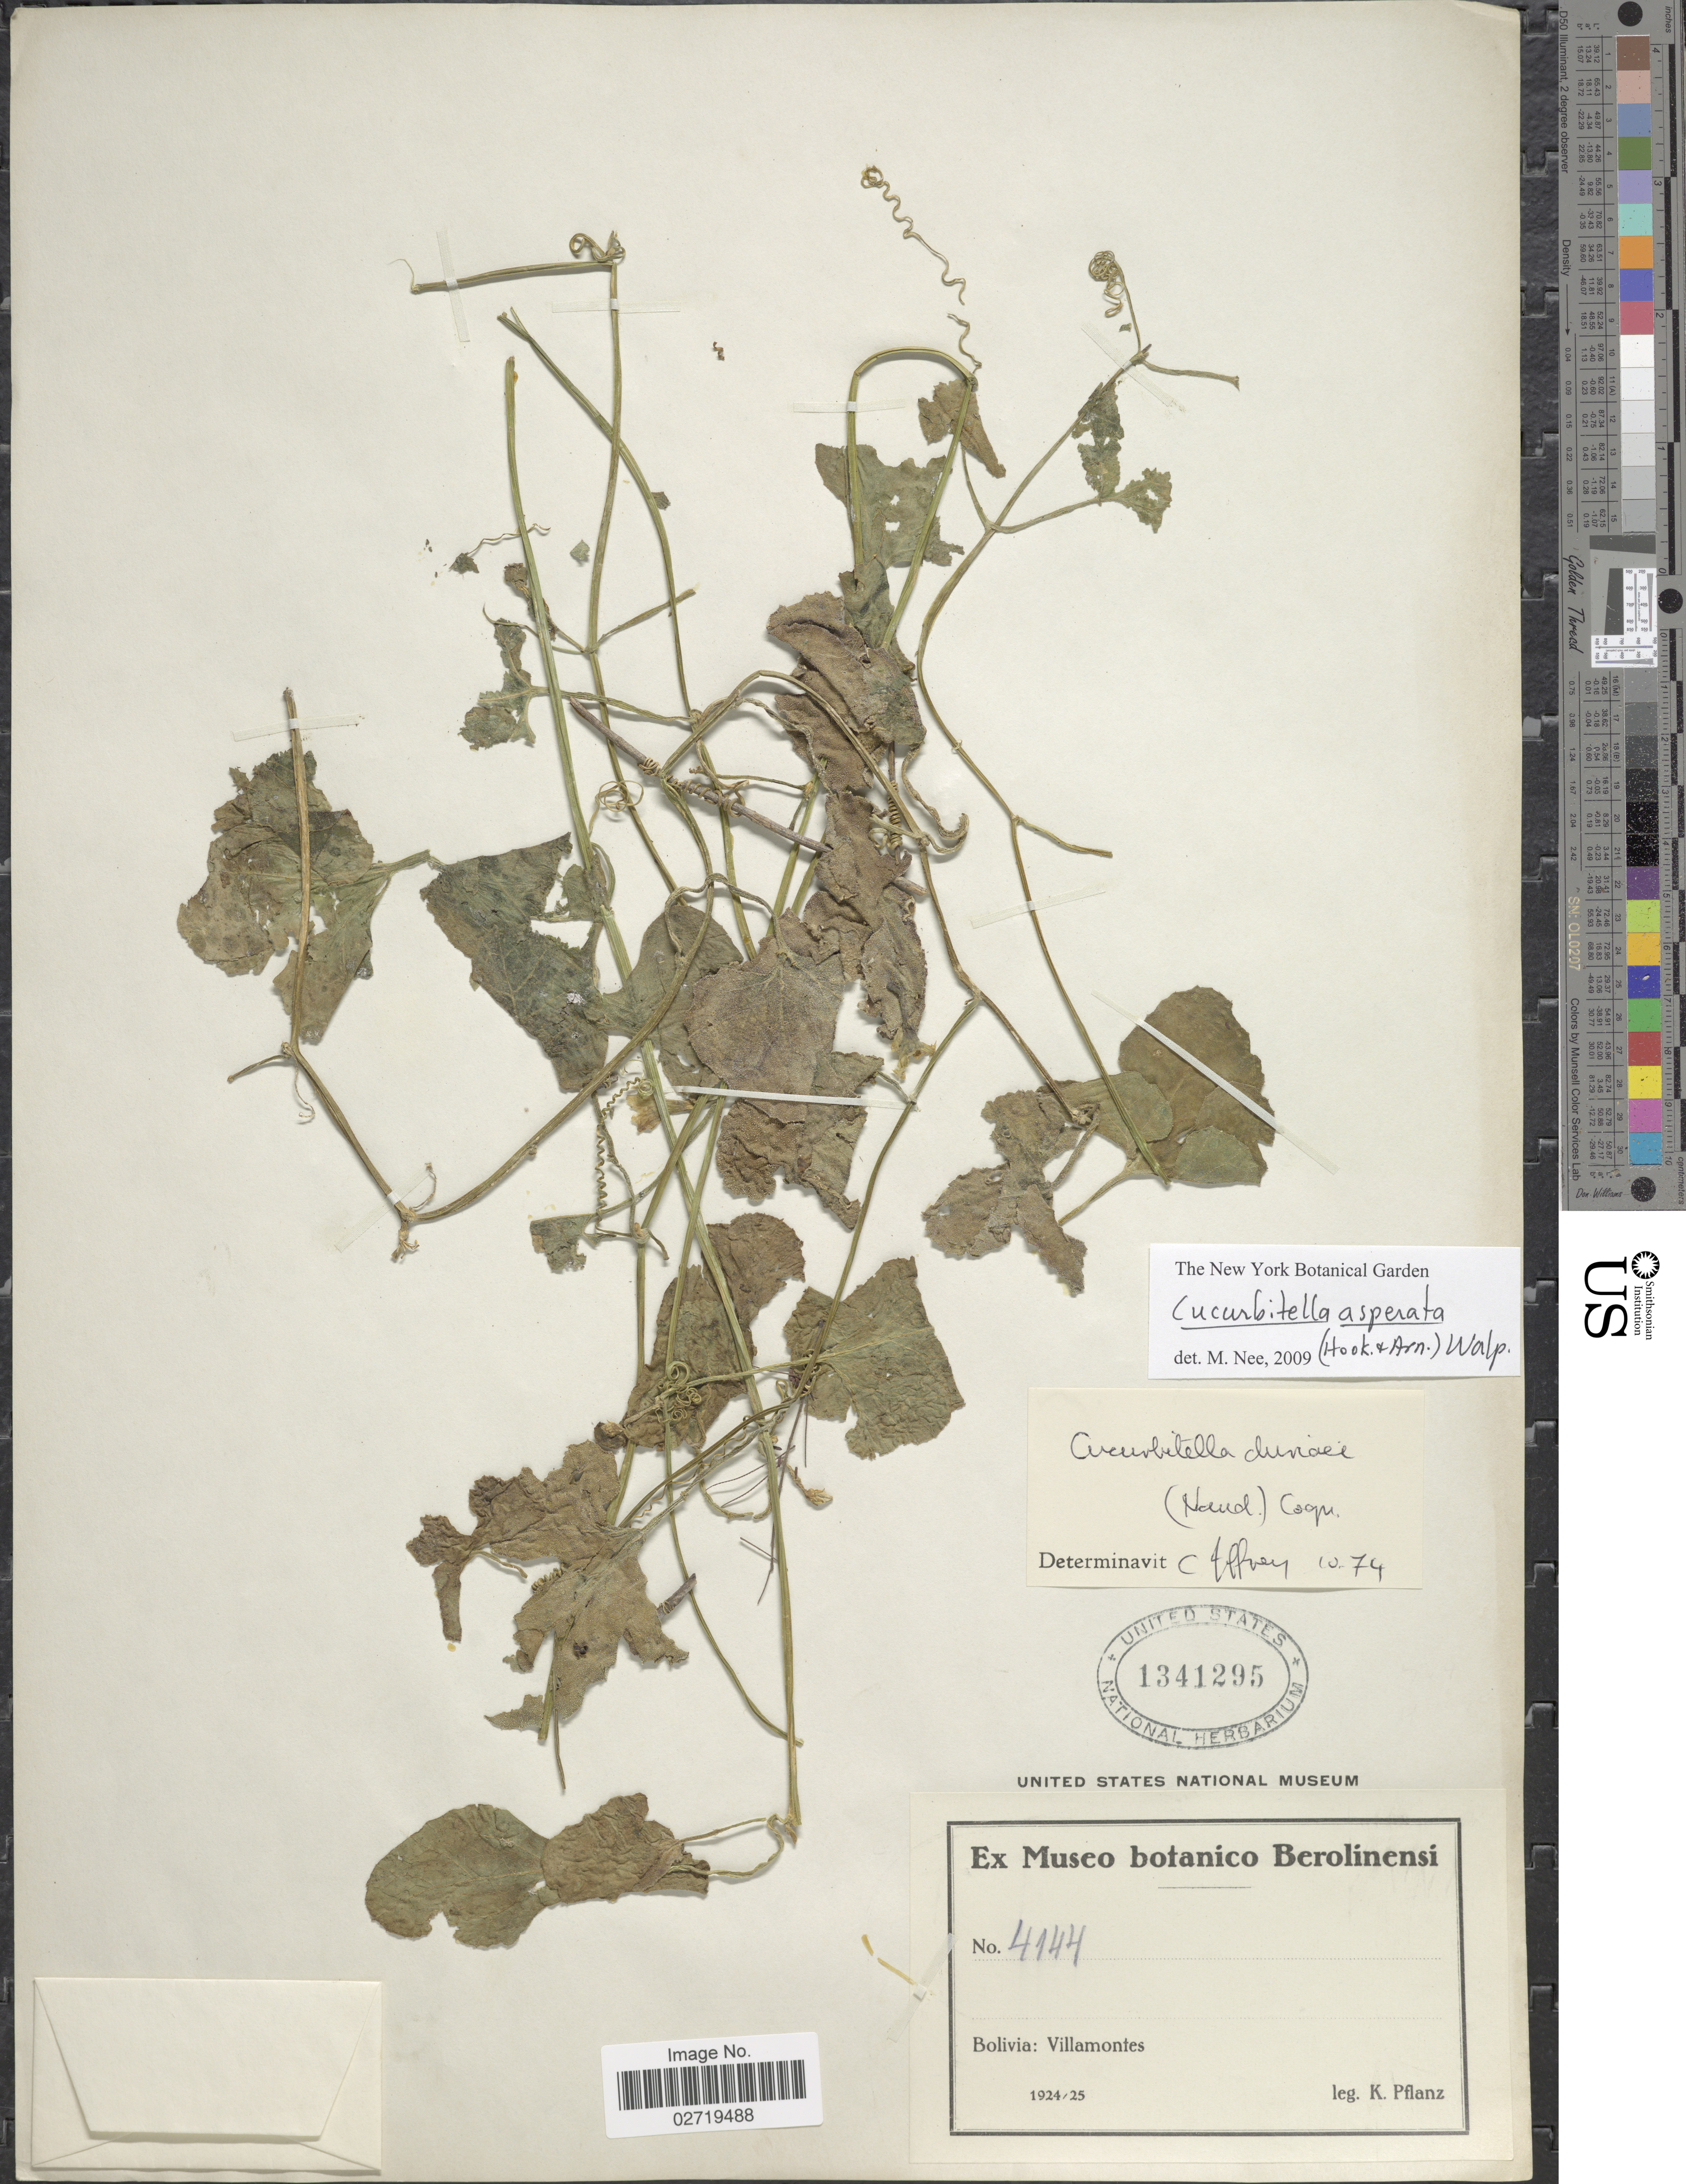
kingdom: Plantae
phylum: Tracheophyta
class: Magnoliopsida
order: Cucurbitales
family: Cucurbitaceae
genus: Cucurbitella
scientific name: Cucurbitella asperata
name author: (Gillies ex Hook. & Arn.) Walp.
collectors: K. Pflanz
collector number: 4144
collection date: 1924/1925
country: Bolivia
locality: Villamontes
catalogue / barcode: US 1341295